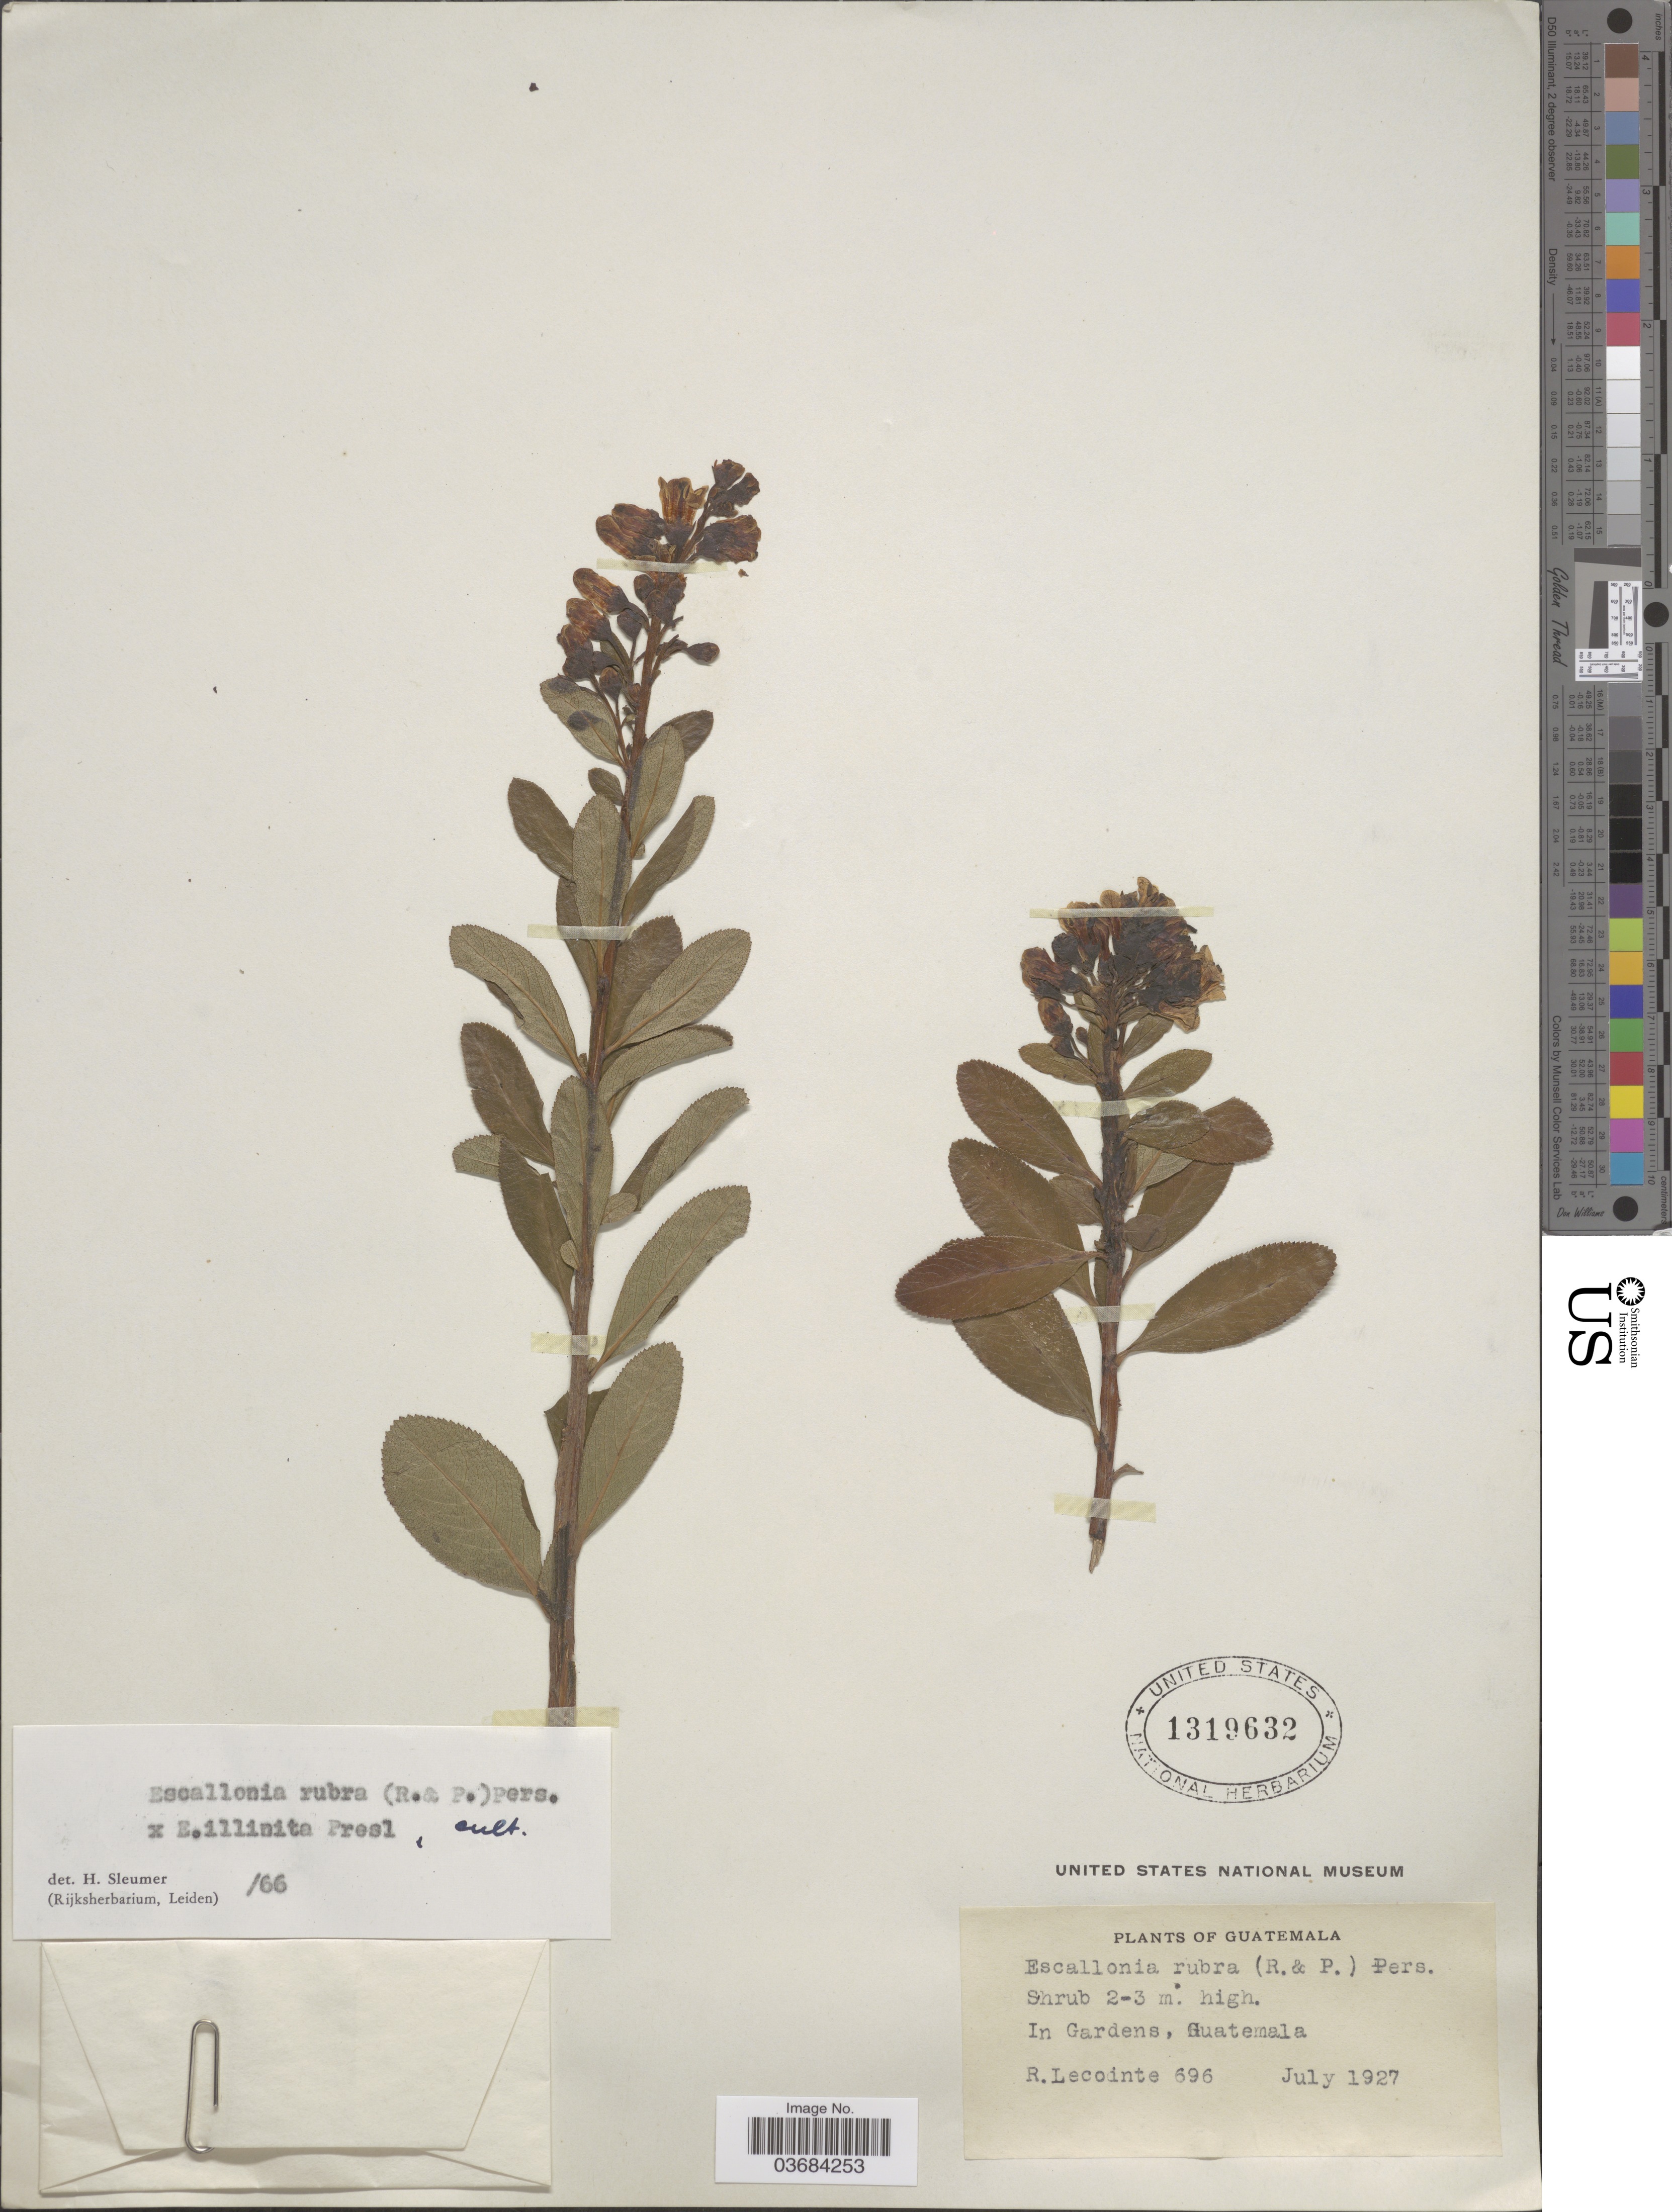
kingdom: Plantae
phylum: Tracheophyta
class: Magnoliopsida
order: Escalloniales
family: Escalloniaceae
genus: Escallonia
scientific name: Escallonia rubra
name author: (Ruiz & Pav.) Pers.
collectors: R. Lecointe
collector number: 696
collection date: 1927-07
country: Guatemala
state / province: Guatemala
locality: In Gardens.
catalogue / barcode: US 1319632